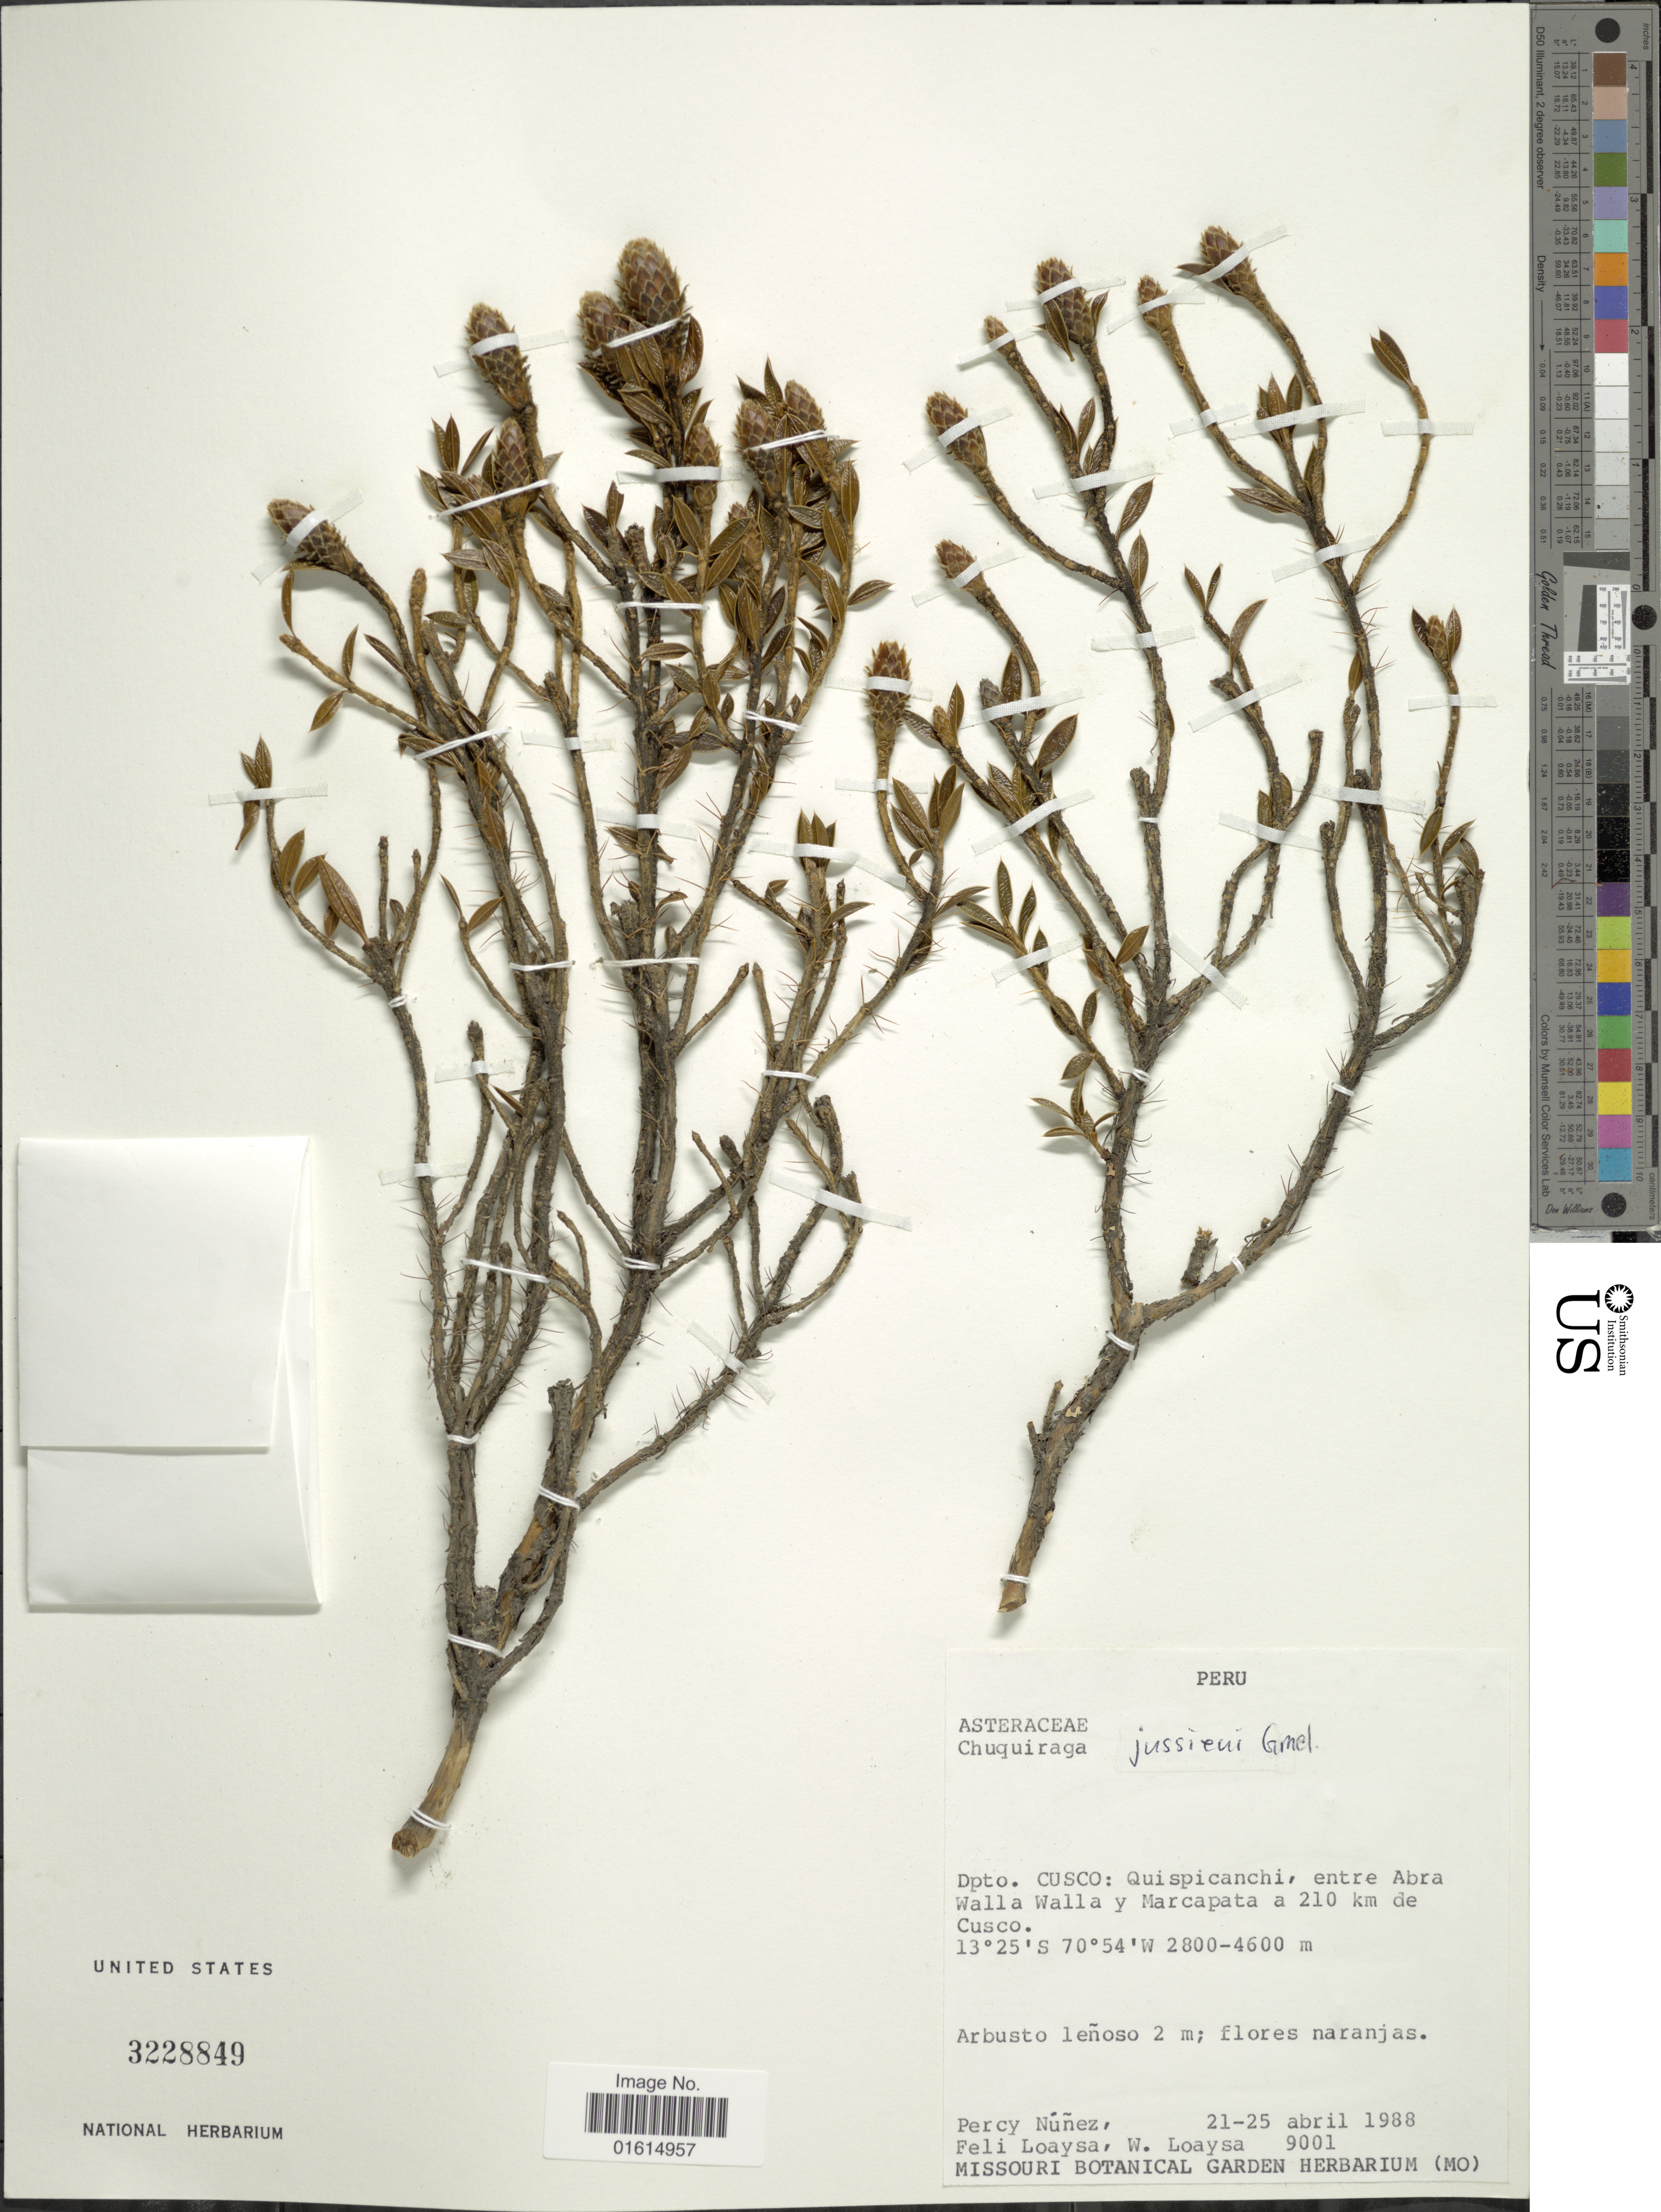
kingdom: Plantae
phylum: Tracheophyta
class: Magnoliopsida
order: Asterales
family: Asteraceae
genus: Chuquiraga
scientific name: Chuquiraga jussieui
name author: J.F. Gmel.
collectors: P. Nuñez V., F. Loaysa & W. Loaysa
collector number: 9001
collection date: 1988-04-21/1988-04-25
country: Peru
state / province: Cusco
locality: Dpto. Cusco, Quispicanchi, entre Abra Walla Walla y Marcapata a 210 km de Cusco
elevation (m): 2800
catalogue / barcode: US 3228849